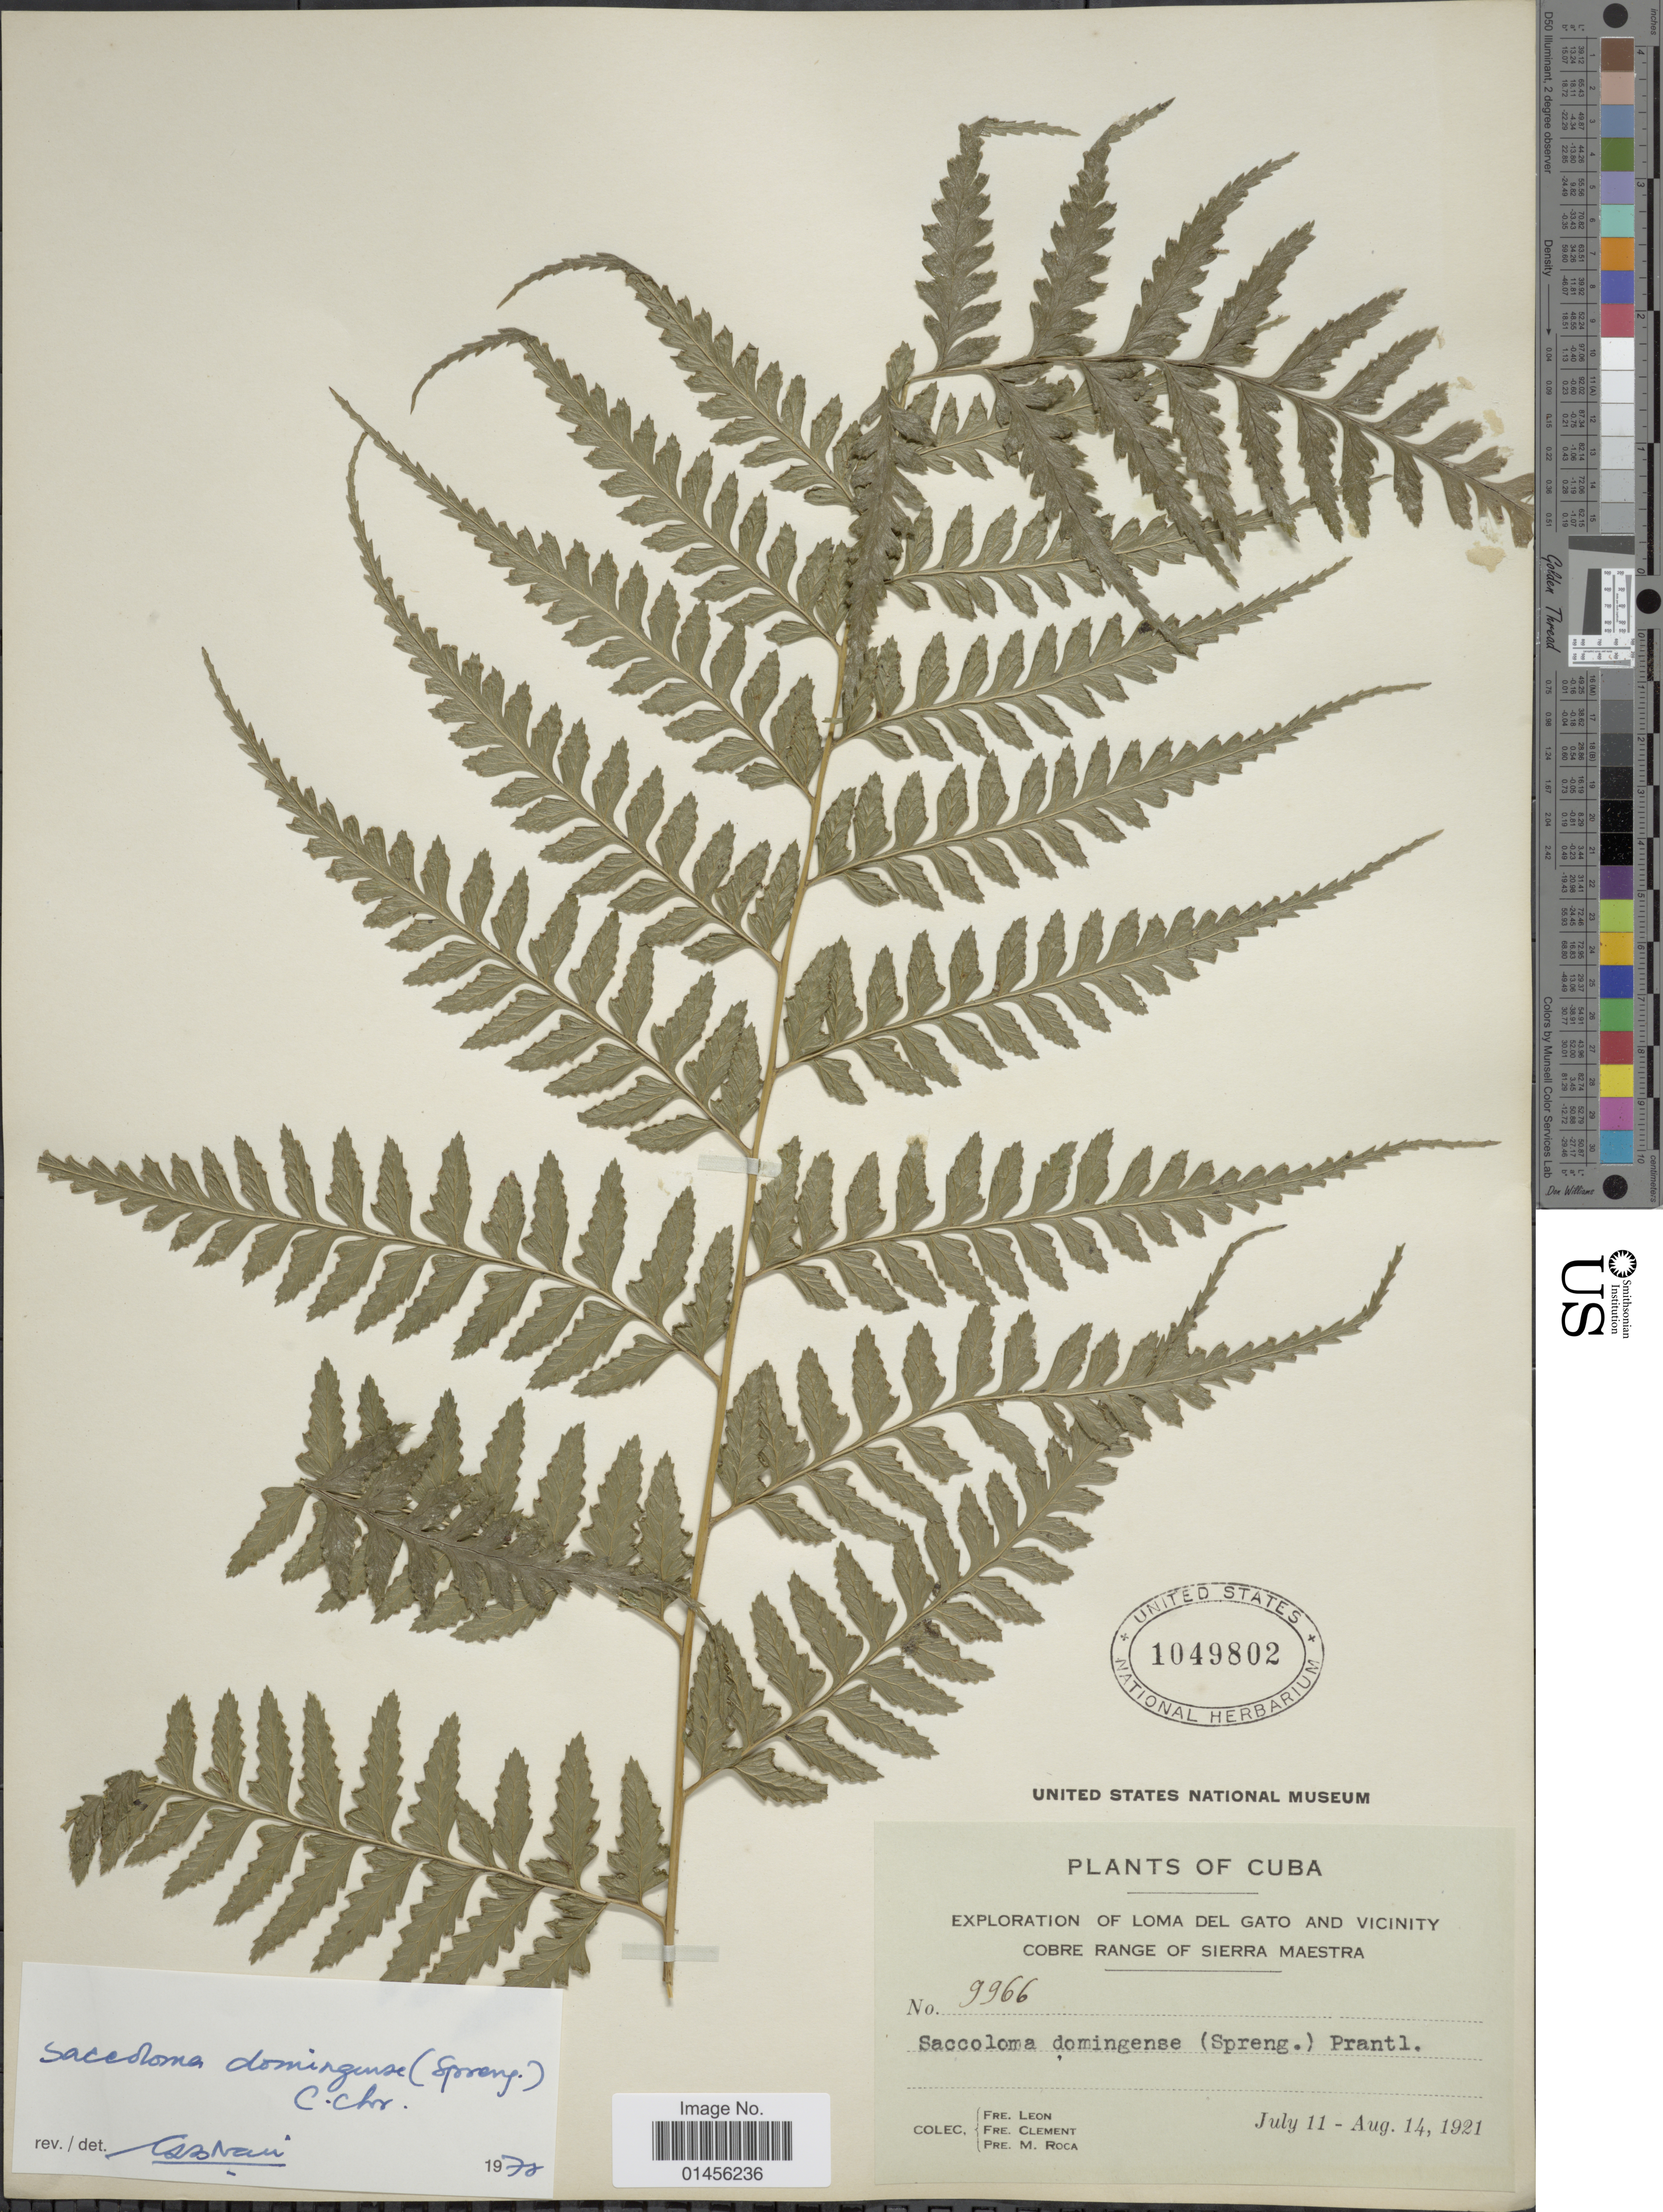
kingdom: Plantae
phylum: Tracheophyta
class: Polypodiopsida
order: Polypodiales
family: Saccolomataceae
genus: Saccoloma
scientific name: Saccoloma domingense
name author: (Spreng.) C. Chr.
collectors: F. Leon, B. Clement & P. Roca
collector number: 9966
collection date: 1921-07-11/1921-08-14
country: Cuba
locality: Loma del Gato and vicinity Cobre Range of Sierra Maestra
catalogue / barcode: US 1049802